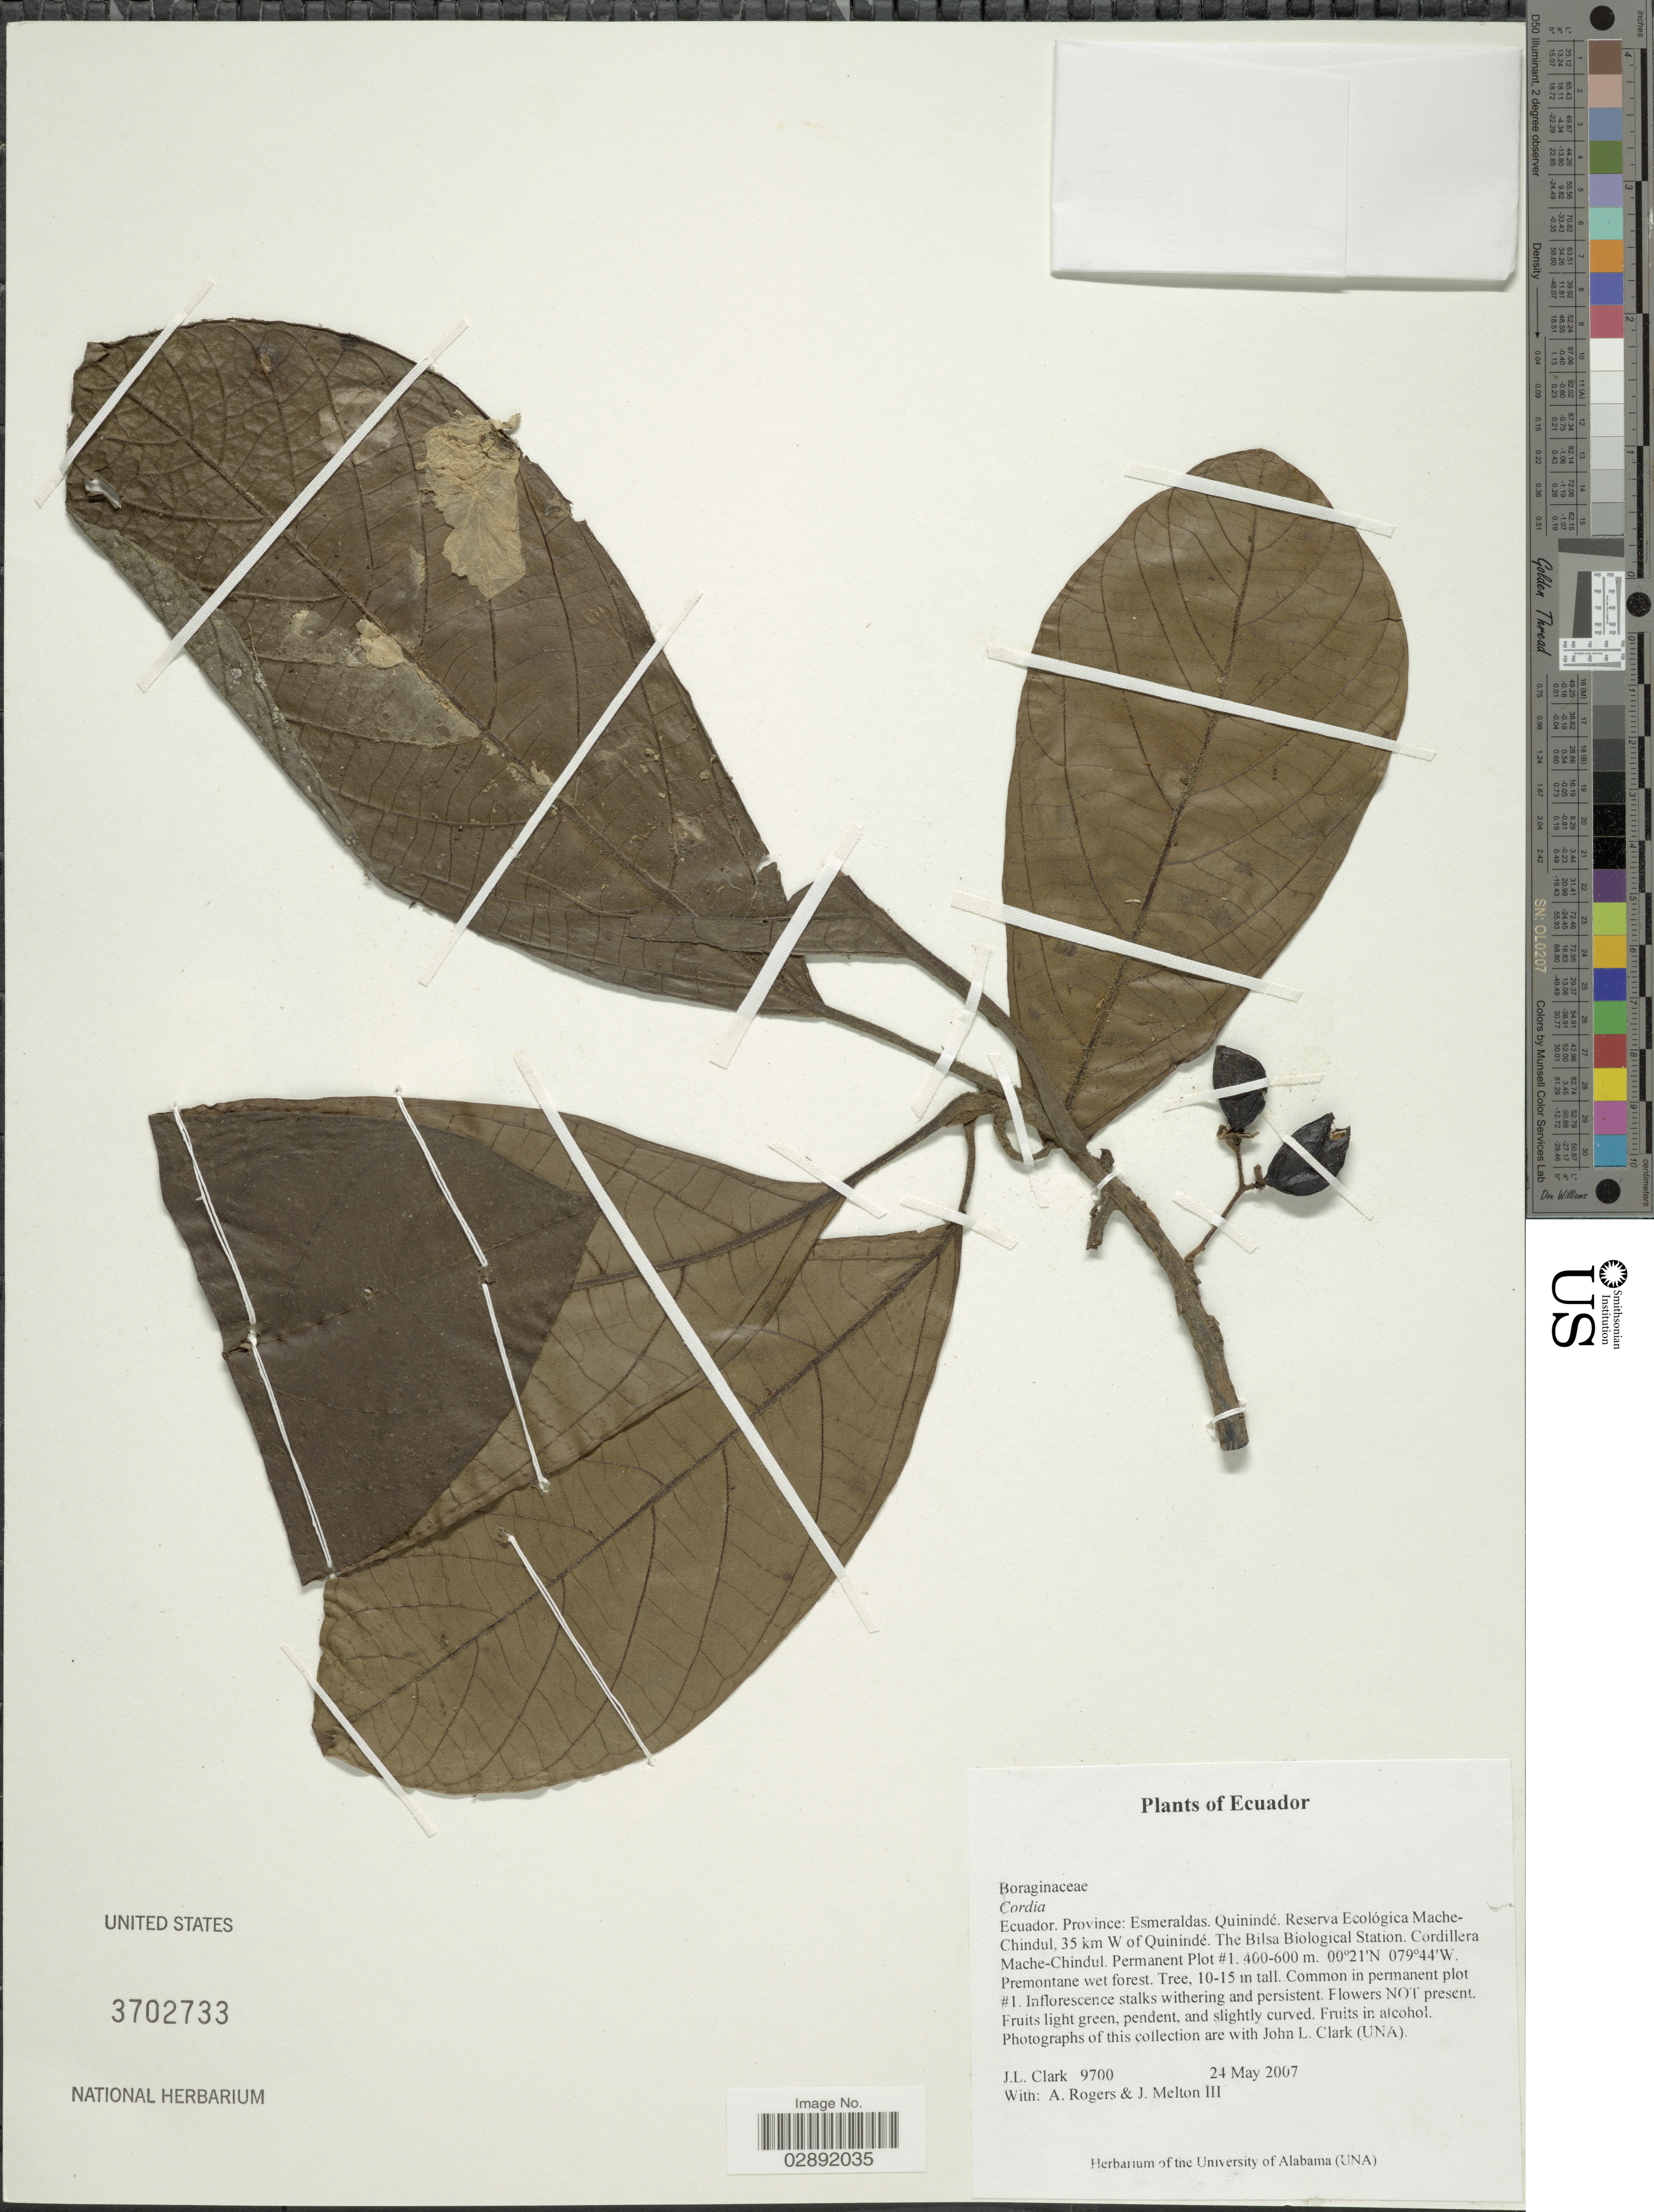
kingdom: Plantae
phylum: Tracheophyta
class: Magnoliopsida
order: Boraginales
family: Cordiaceae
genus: Cordia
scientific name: Cordia sp.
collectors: J. L. Clark, A. Rogers & J. Melton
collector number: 9700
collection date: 2007-05-24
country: Ecuador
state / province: Esmeraldas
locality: Quinindé. Reserva Ecologica Mache-Chindul, 35 km W of Quinindé. The Bilsa Biological Station. Cordillera Mache-Chindul. Permanent Plot #1.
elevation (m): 400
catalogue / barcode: US 3702733